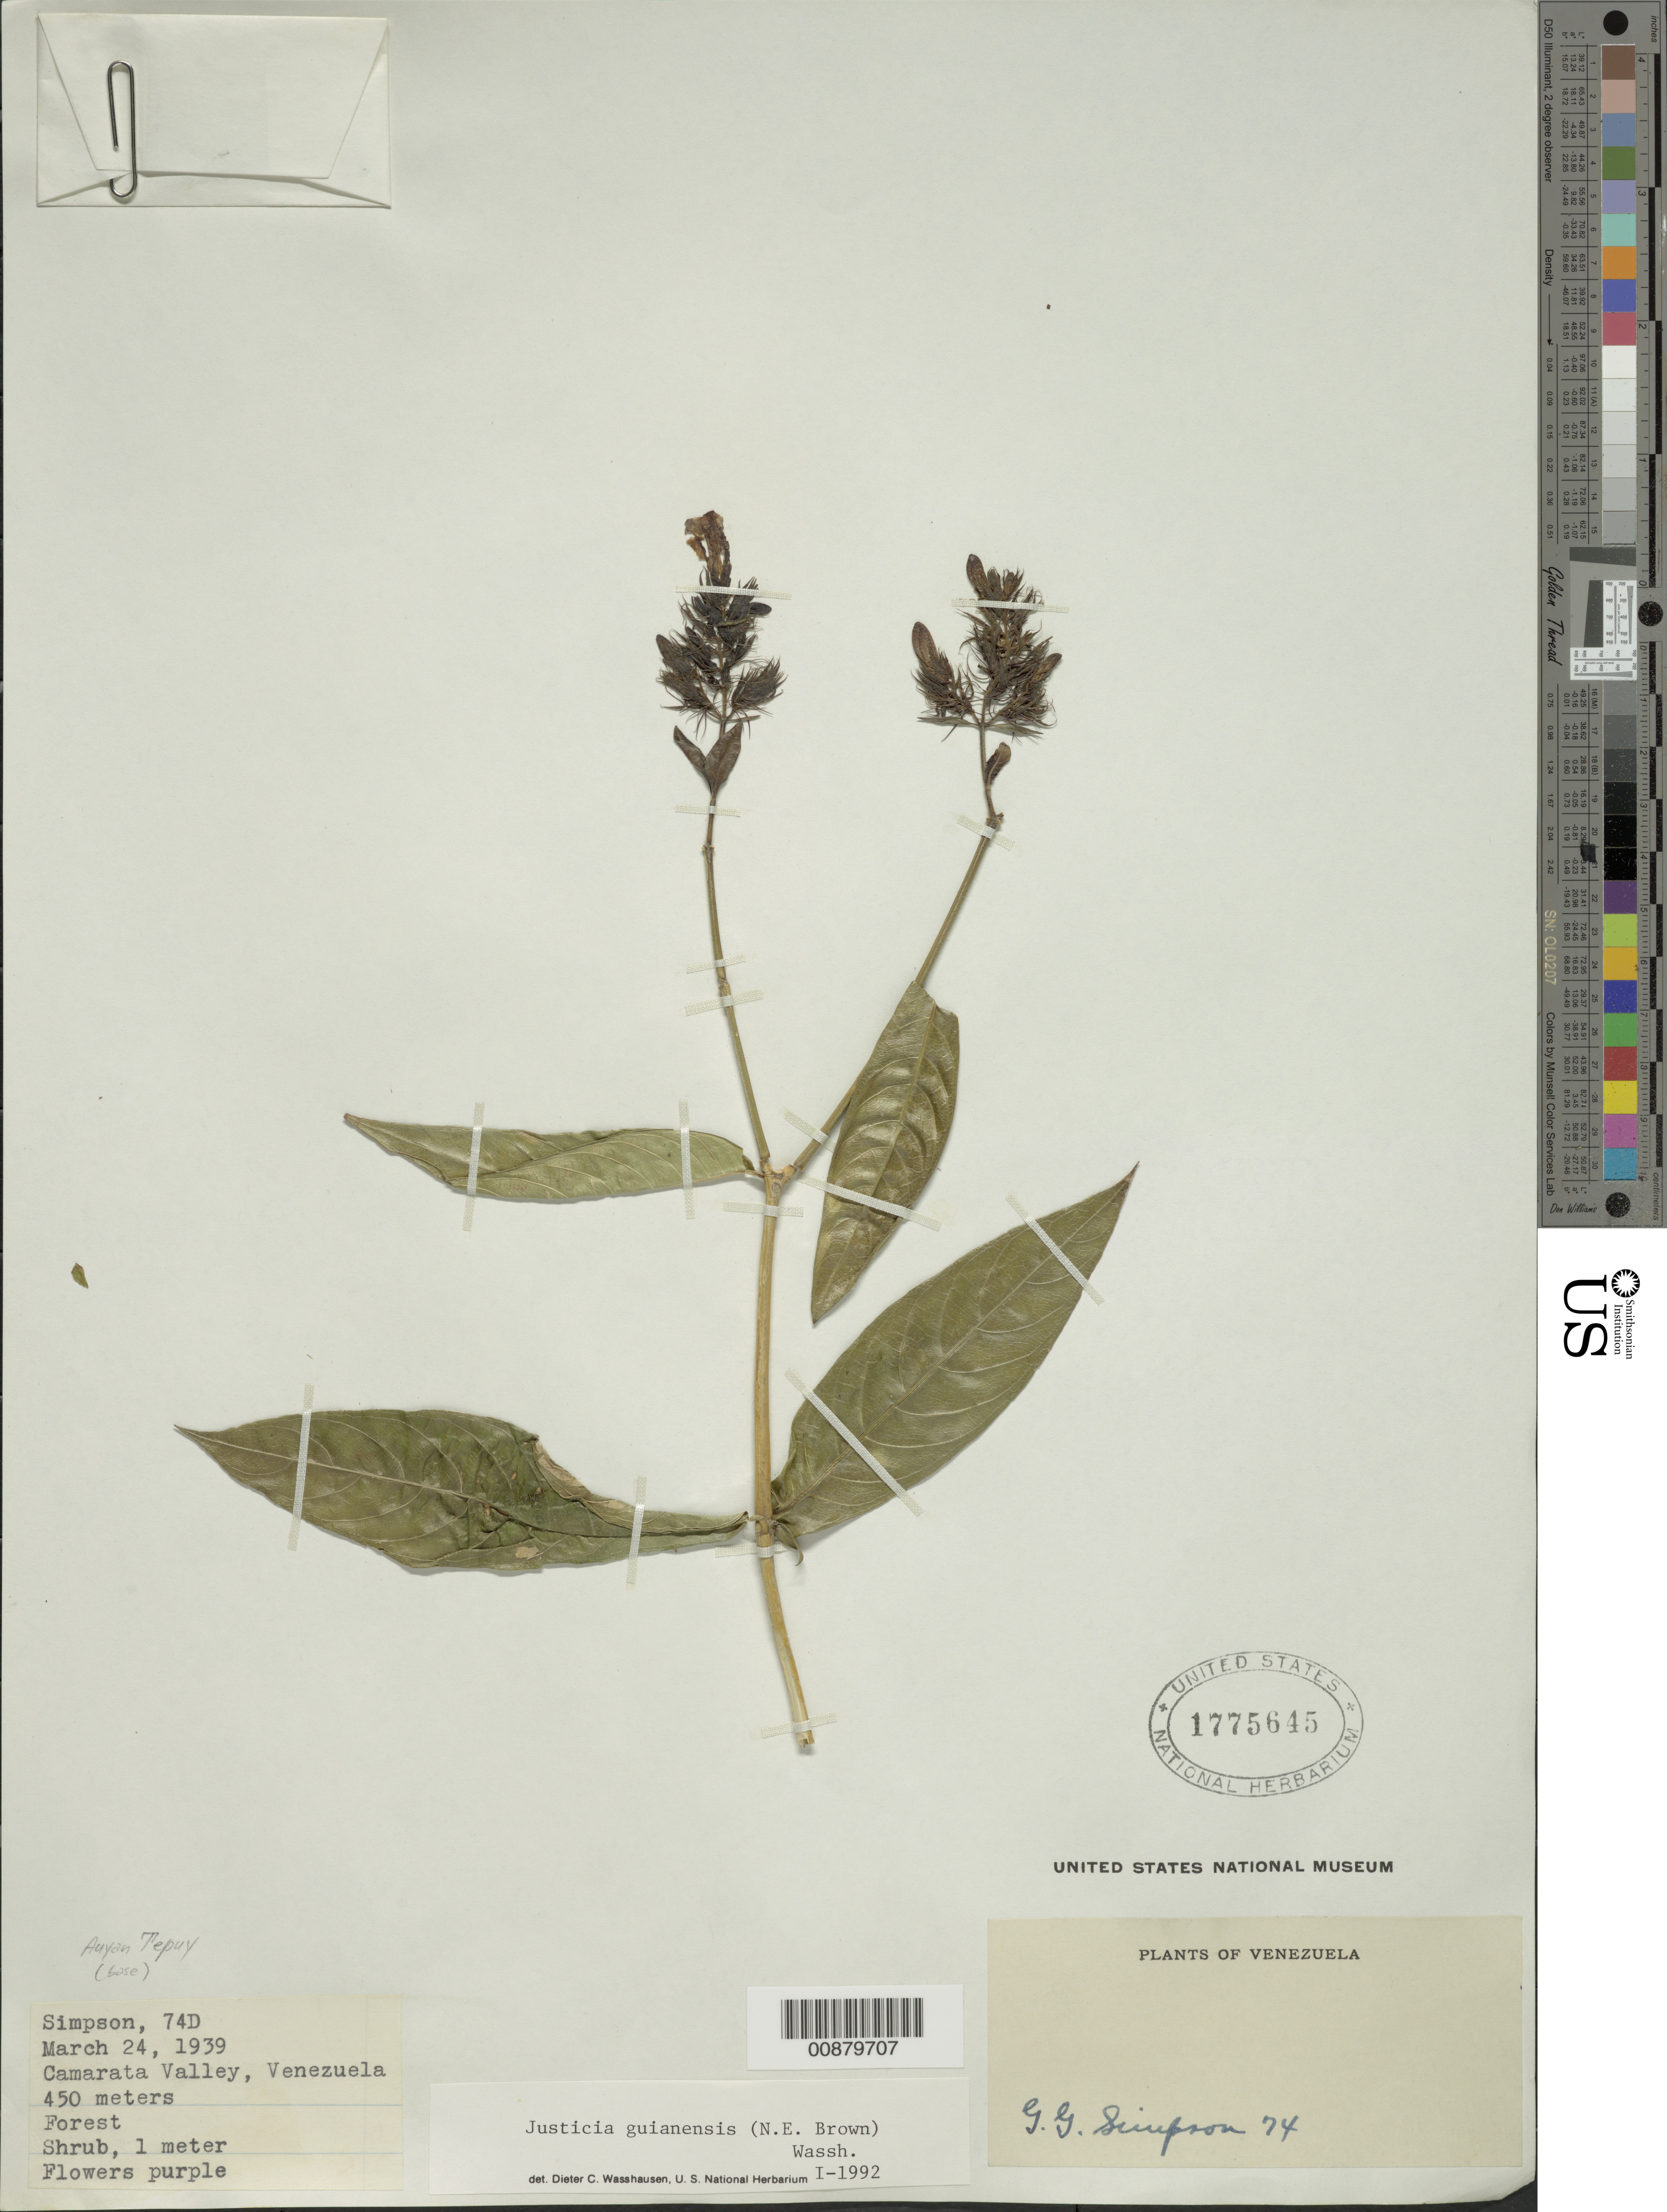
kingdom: Plantae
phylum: Tracheophyta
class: Magnoliopsida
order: Lamiales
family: Acanthaceae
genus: Justicia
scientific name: Justicia guianensis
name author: (N.E. Br.) Wassh.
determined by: Wasshausen, Dieter C., (BOT), Smithsonian Institution - National Museum of Natural History (UNITED STATES)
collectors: G. Simpson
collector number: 74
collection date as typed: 24-Mar-39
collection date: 1939-03-24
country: Venezuela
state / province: Bolívar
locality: Camarata Valley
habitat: Forest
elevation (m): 450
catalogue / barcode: US 1775645